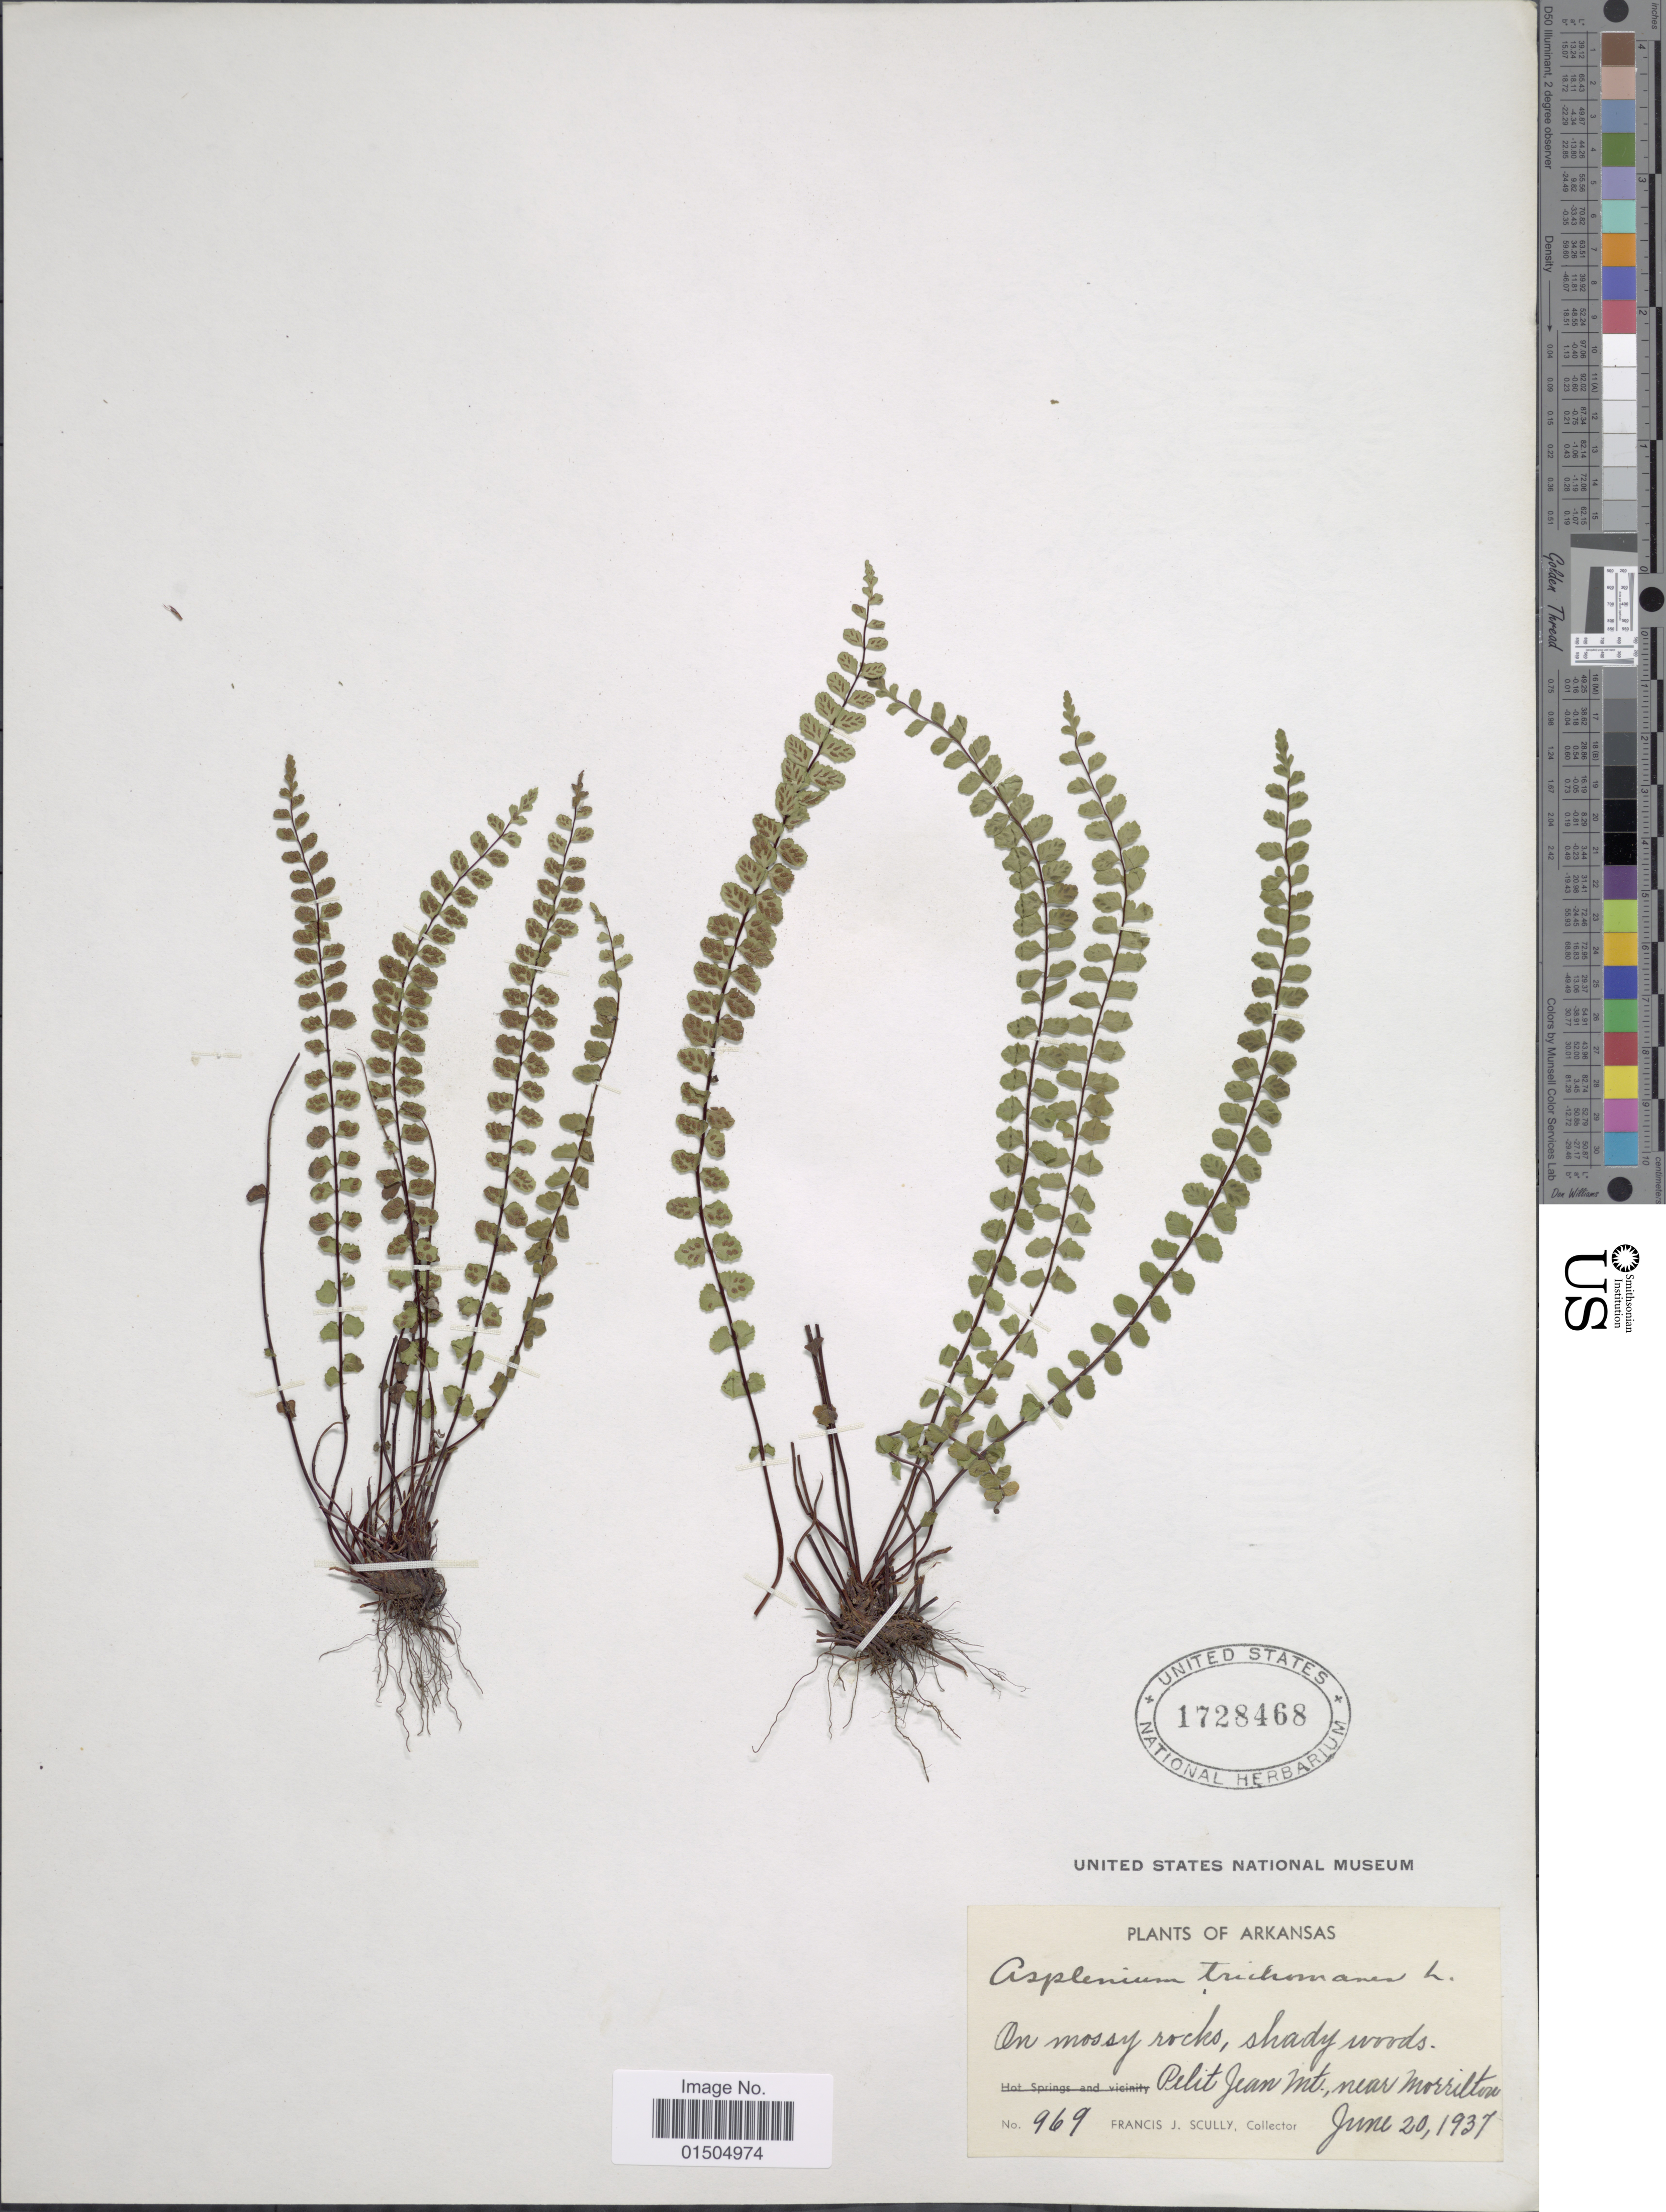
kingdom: Plantae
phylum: Tracheophyta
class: Polypodiopsida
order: Polypodiales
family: Aspleniaceae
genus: Asplenium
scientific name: Asplenium trichomanes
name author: L.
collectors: F. J. Scully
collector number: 969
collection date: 1937-06-20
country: United States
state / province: Arkansas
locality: Petit Jean Mt., near Morrilton.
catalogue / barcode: US 1728468